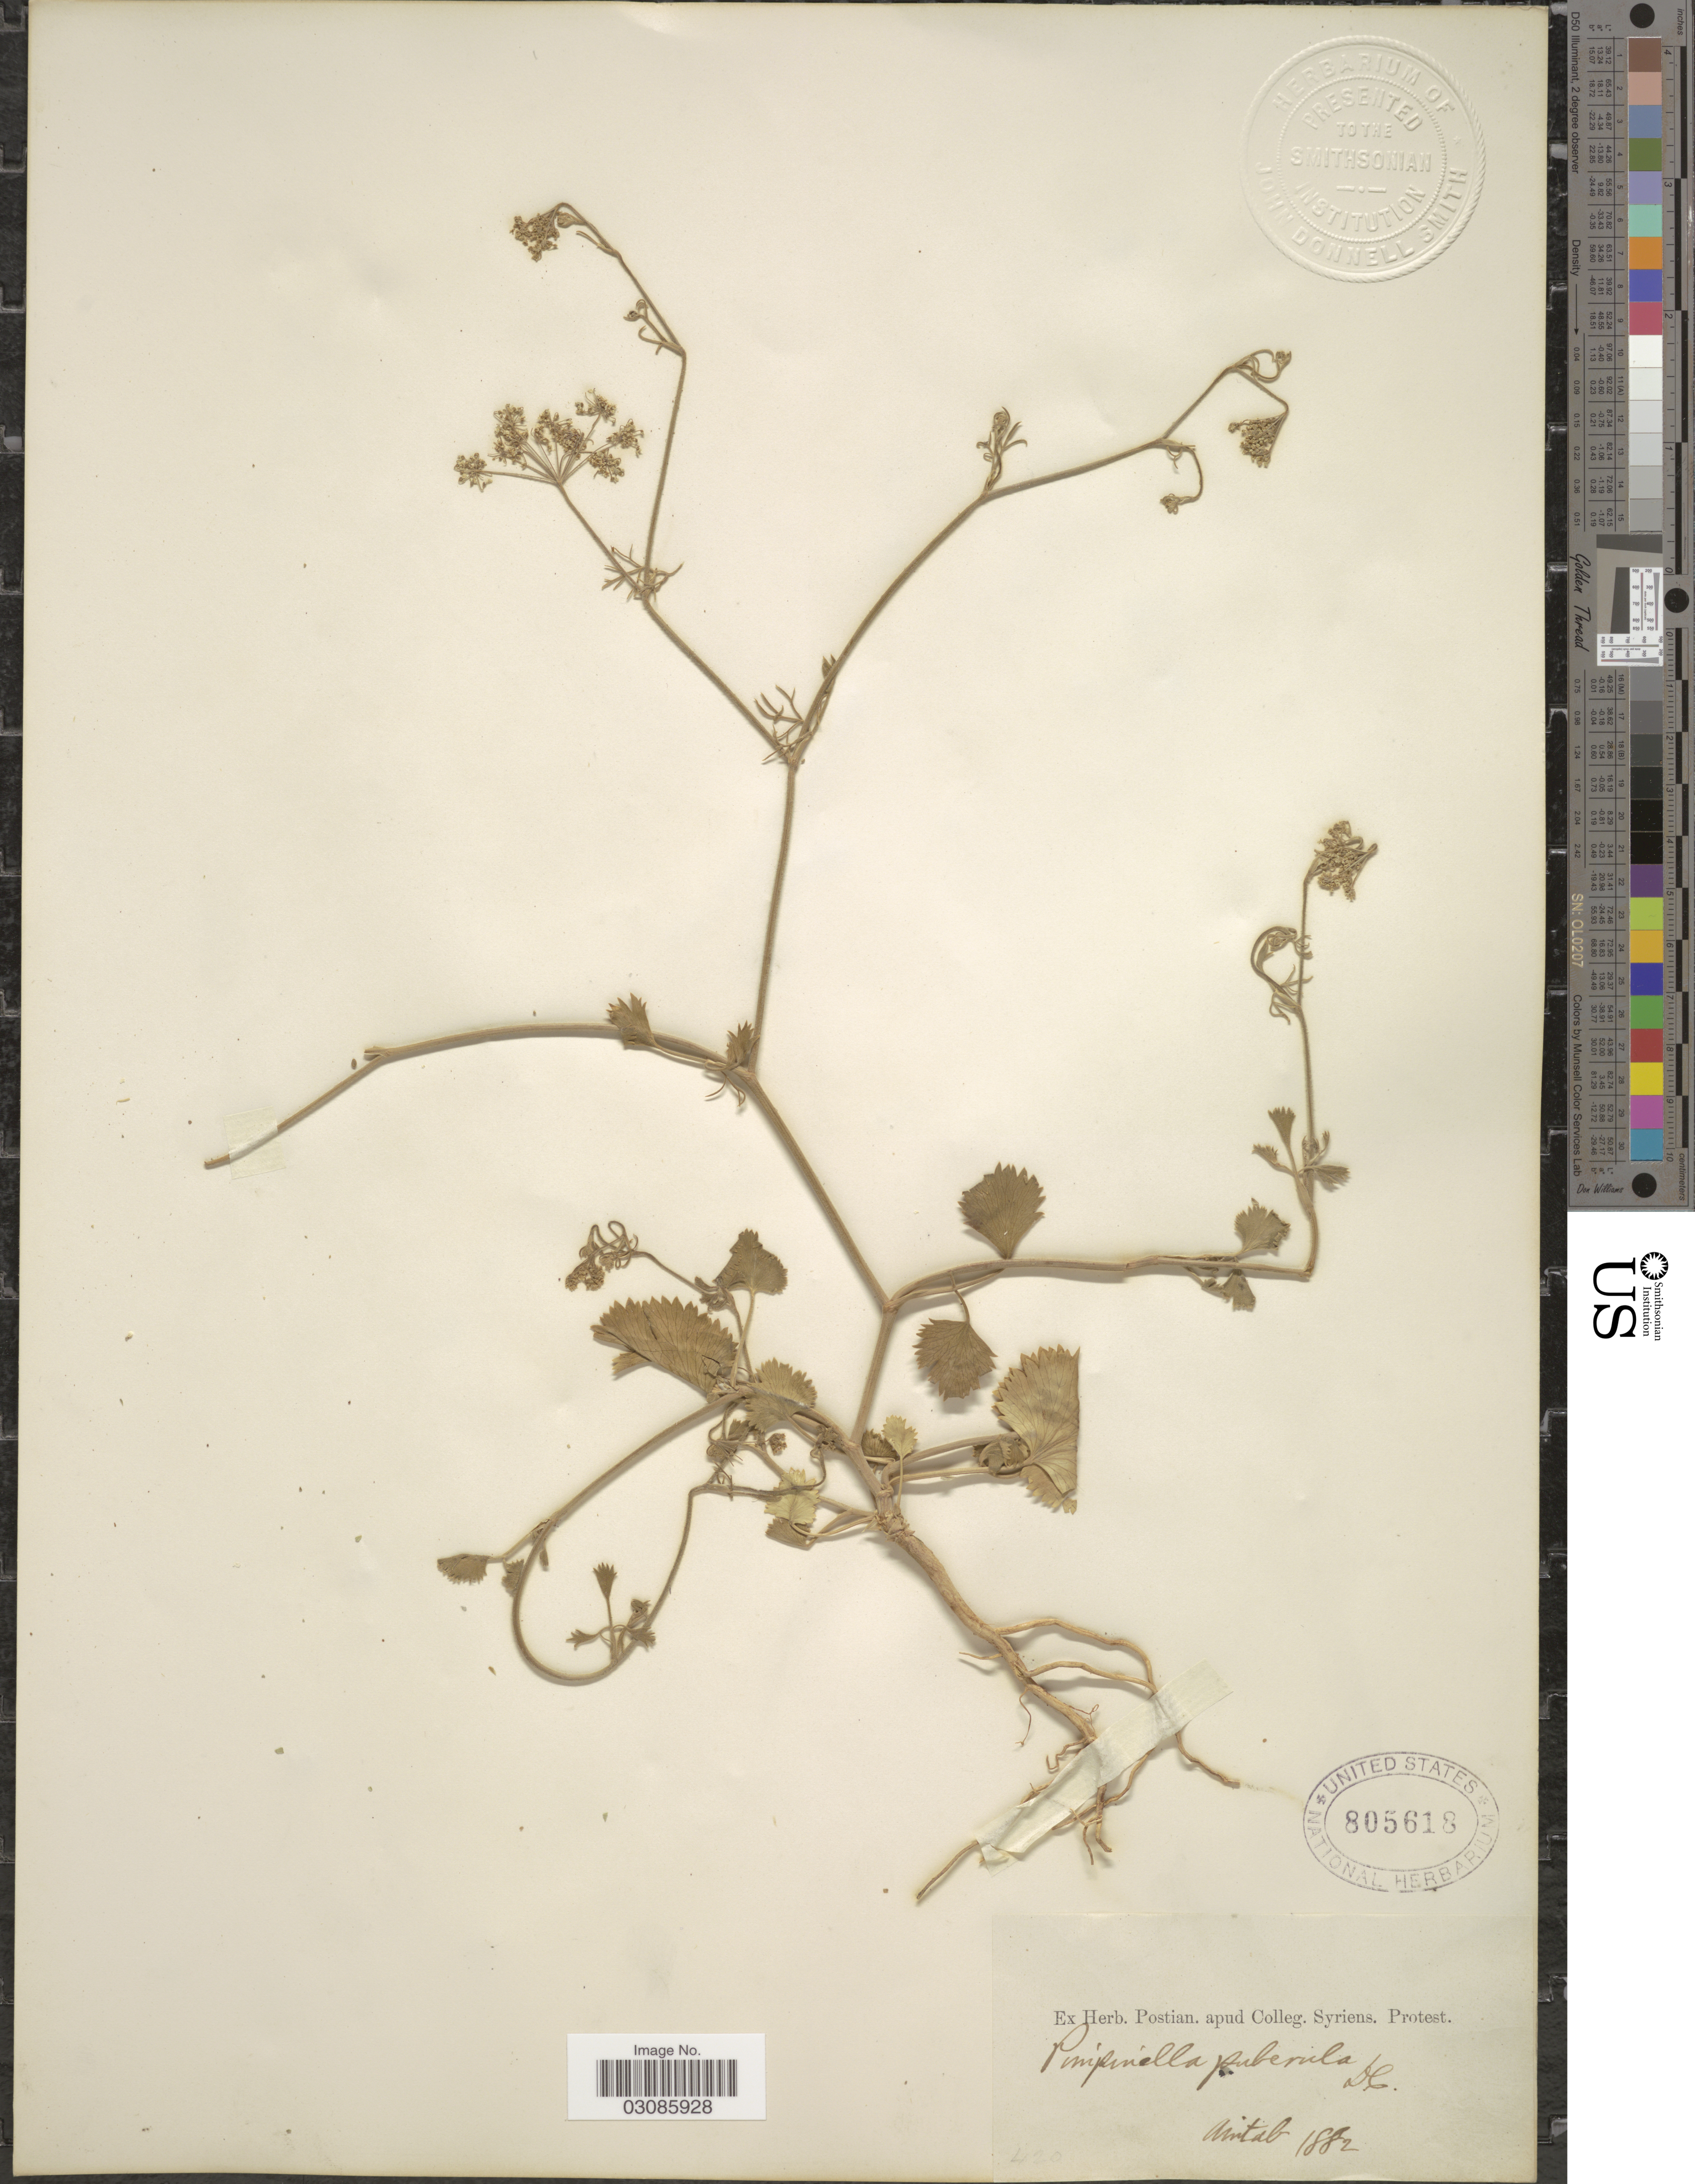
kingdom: Plantae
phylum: Tracheophyta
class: Magnoliopsida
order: Apiales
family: Apiaceae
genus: Pimpinella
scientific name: Pimpinella puberula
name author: (DC.) Boiss.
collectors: ex herb. Postian. apud Colleg. Syriens. Protest. USE "Fannie P. A. Shepard" (10308853) AS PRIMARY COLLECTOR INSTEAD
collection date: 1882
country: Turkey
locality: Aintab.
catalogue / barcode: US 805618